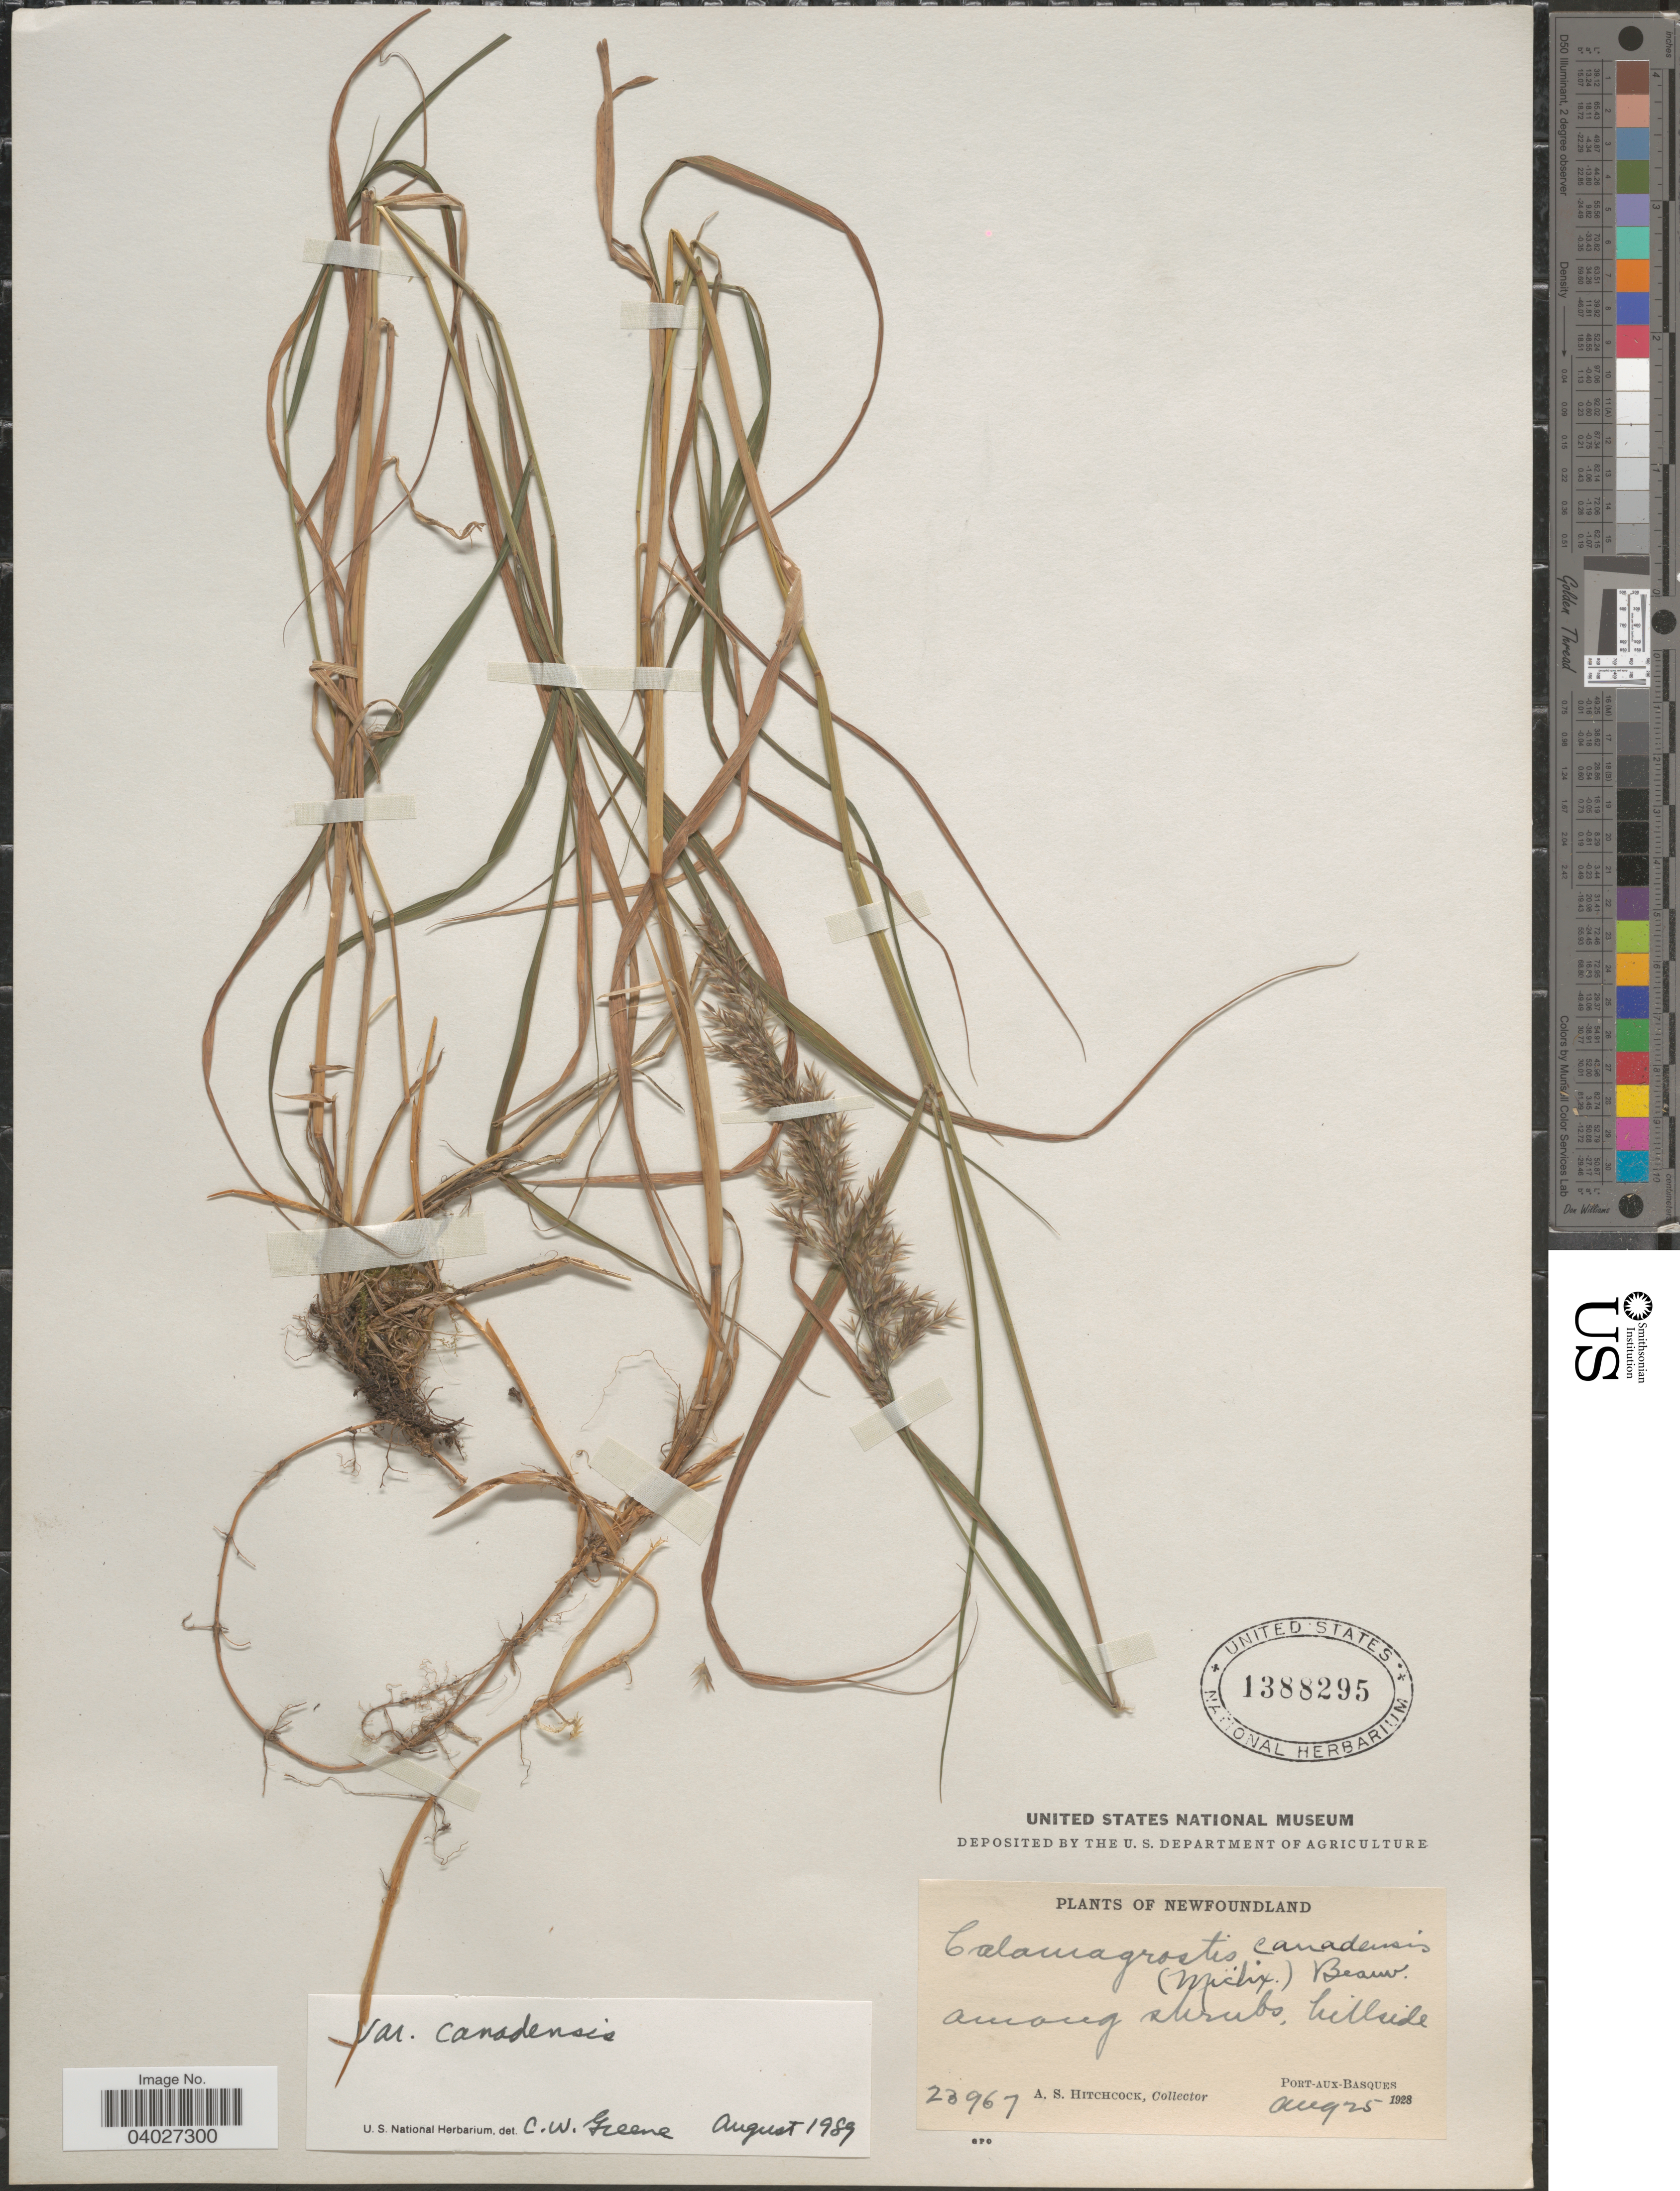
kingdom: Plantae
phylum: Tracheophyta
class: Liliopsida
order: Poales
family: Poaceae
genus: Calamagrostis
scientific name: Calamagrostis canadensis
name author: (Michx.) P. Beauv.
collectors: A. S. Hitchcock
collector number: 23967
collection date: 1928-08-25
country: Canada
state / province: Newfoundland and Labrador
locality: Among shrubs, hillside. Port-Aux-Basques.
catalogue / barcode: US 1388295